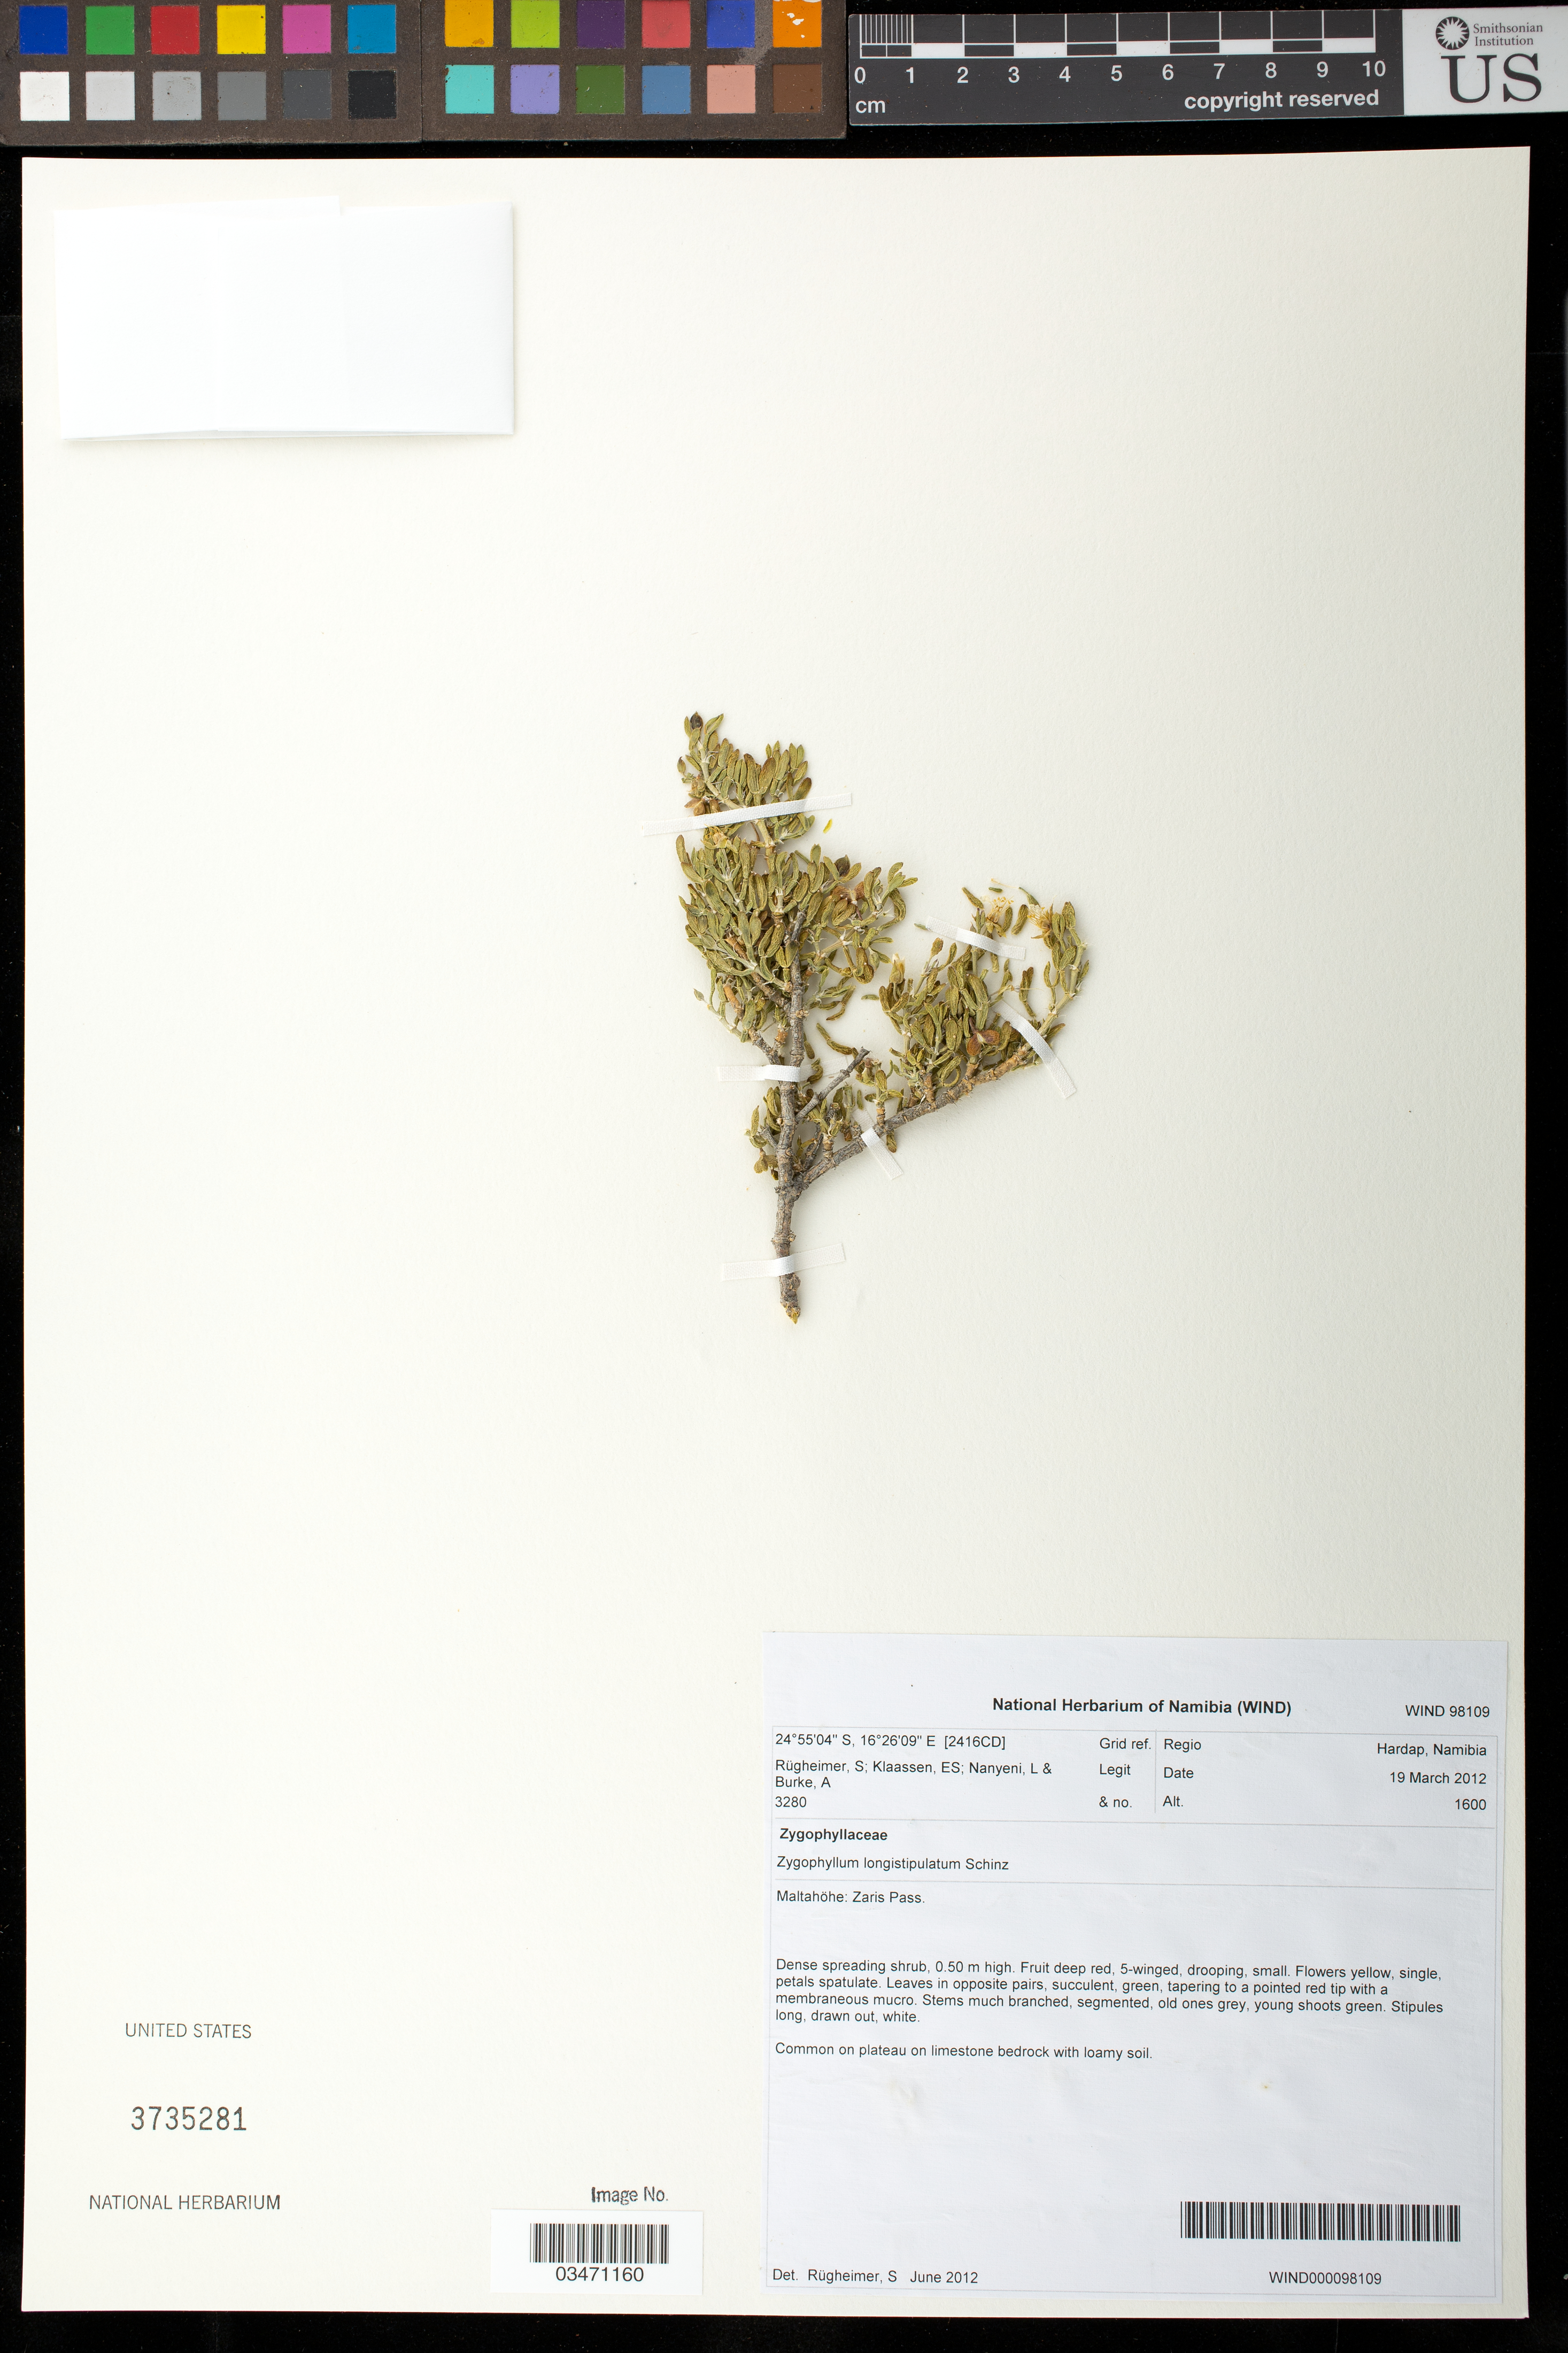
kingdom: Plantae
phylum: Tracheophyta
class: Magnoliopsida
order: Zygophyllales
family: Zygophyllaceae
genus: Zygophyllum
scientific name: Zygophyllum longicapsulare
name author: Schinz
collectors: S. Rugheimer, E. S. Klaassen, L. Nanyeni & A. Burke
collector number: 3280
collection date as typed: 19 March 2012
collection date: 2012-03-19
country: Namibia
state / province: Hardap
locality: Zaris Pass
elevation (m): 1600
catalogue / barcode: US 3735281